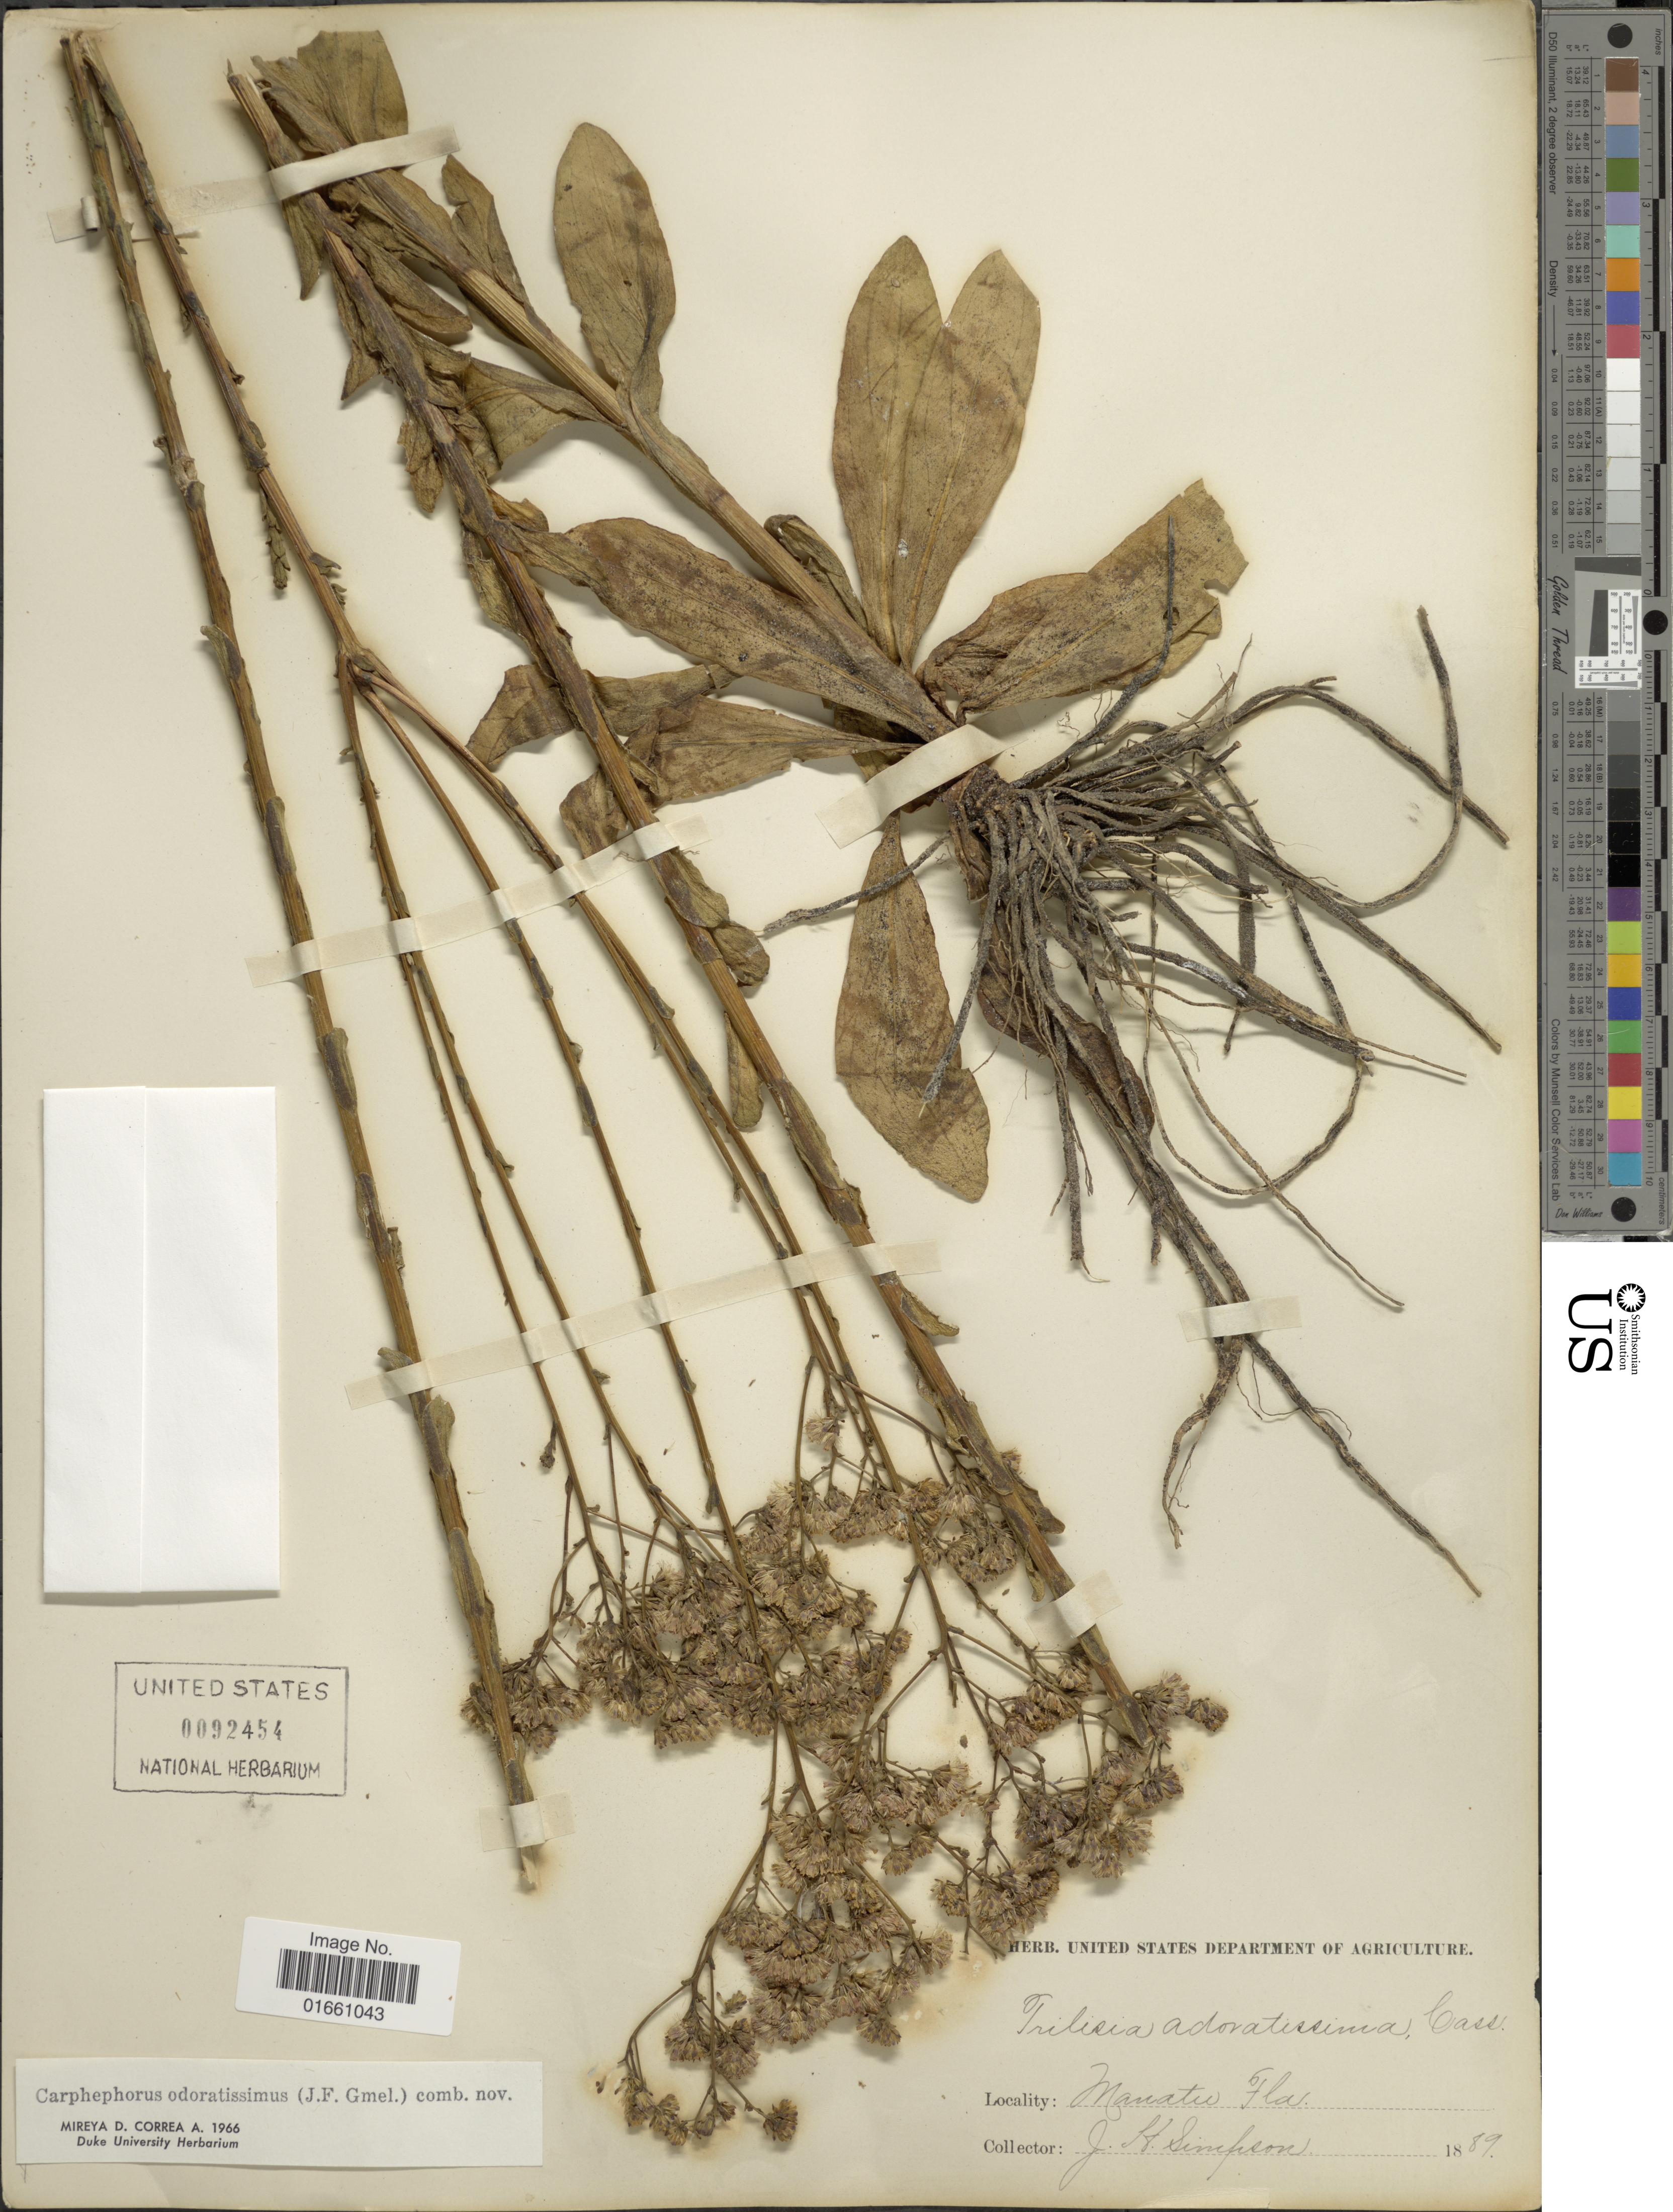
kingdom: Plantae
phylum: Tracheophyta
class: Magnoliopsida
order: Asterales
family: Asteraceae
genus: Trilisa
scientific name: Trilisa odoratissima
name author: (J.F. Gmel.) Cass.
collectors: J. H. Simpson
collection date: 1889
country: United States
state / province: Florida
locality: Manatee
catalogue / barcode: US 92454